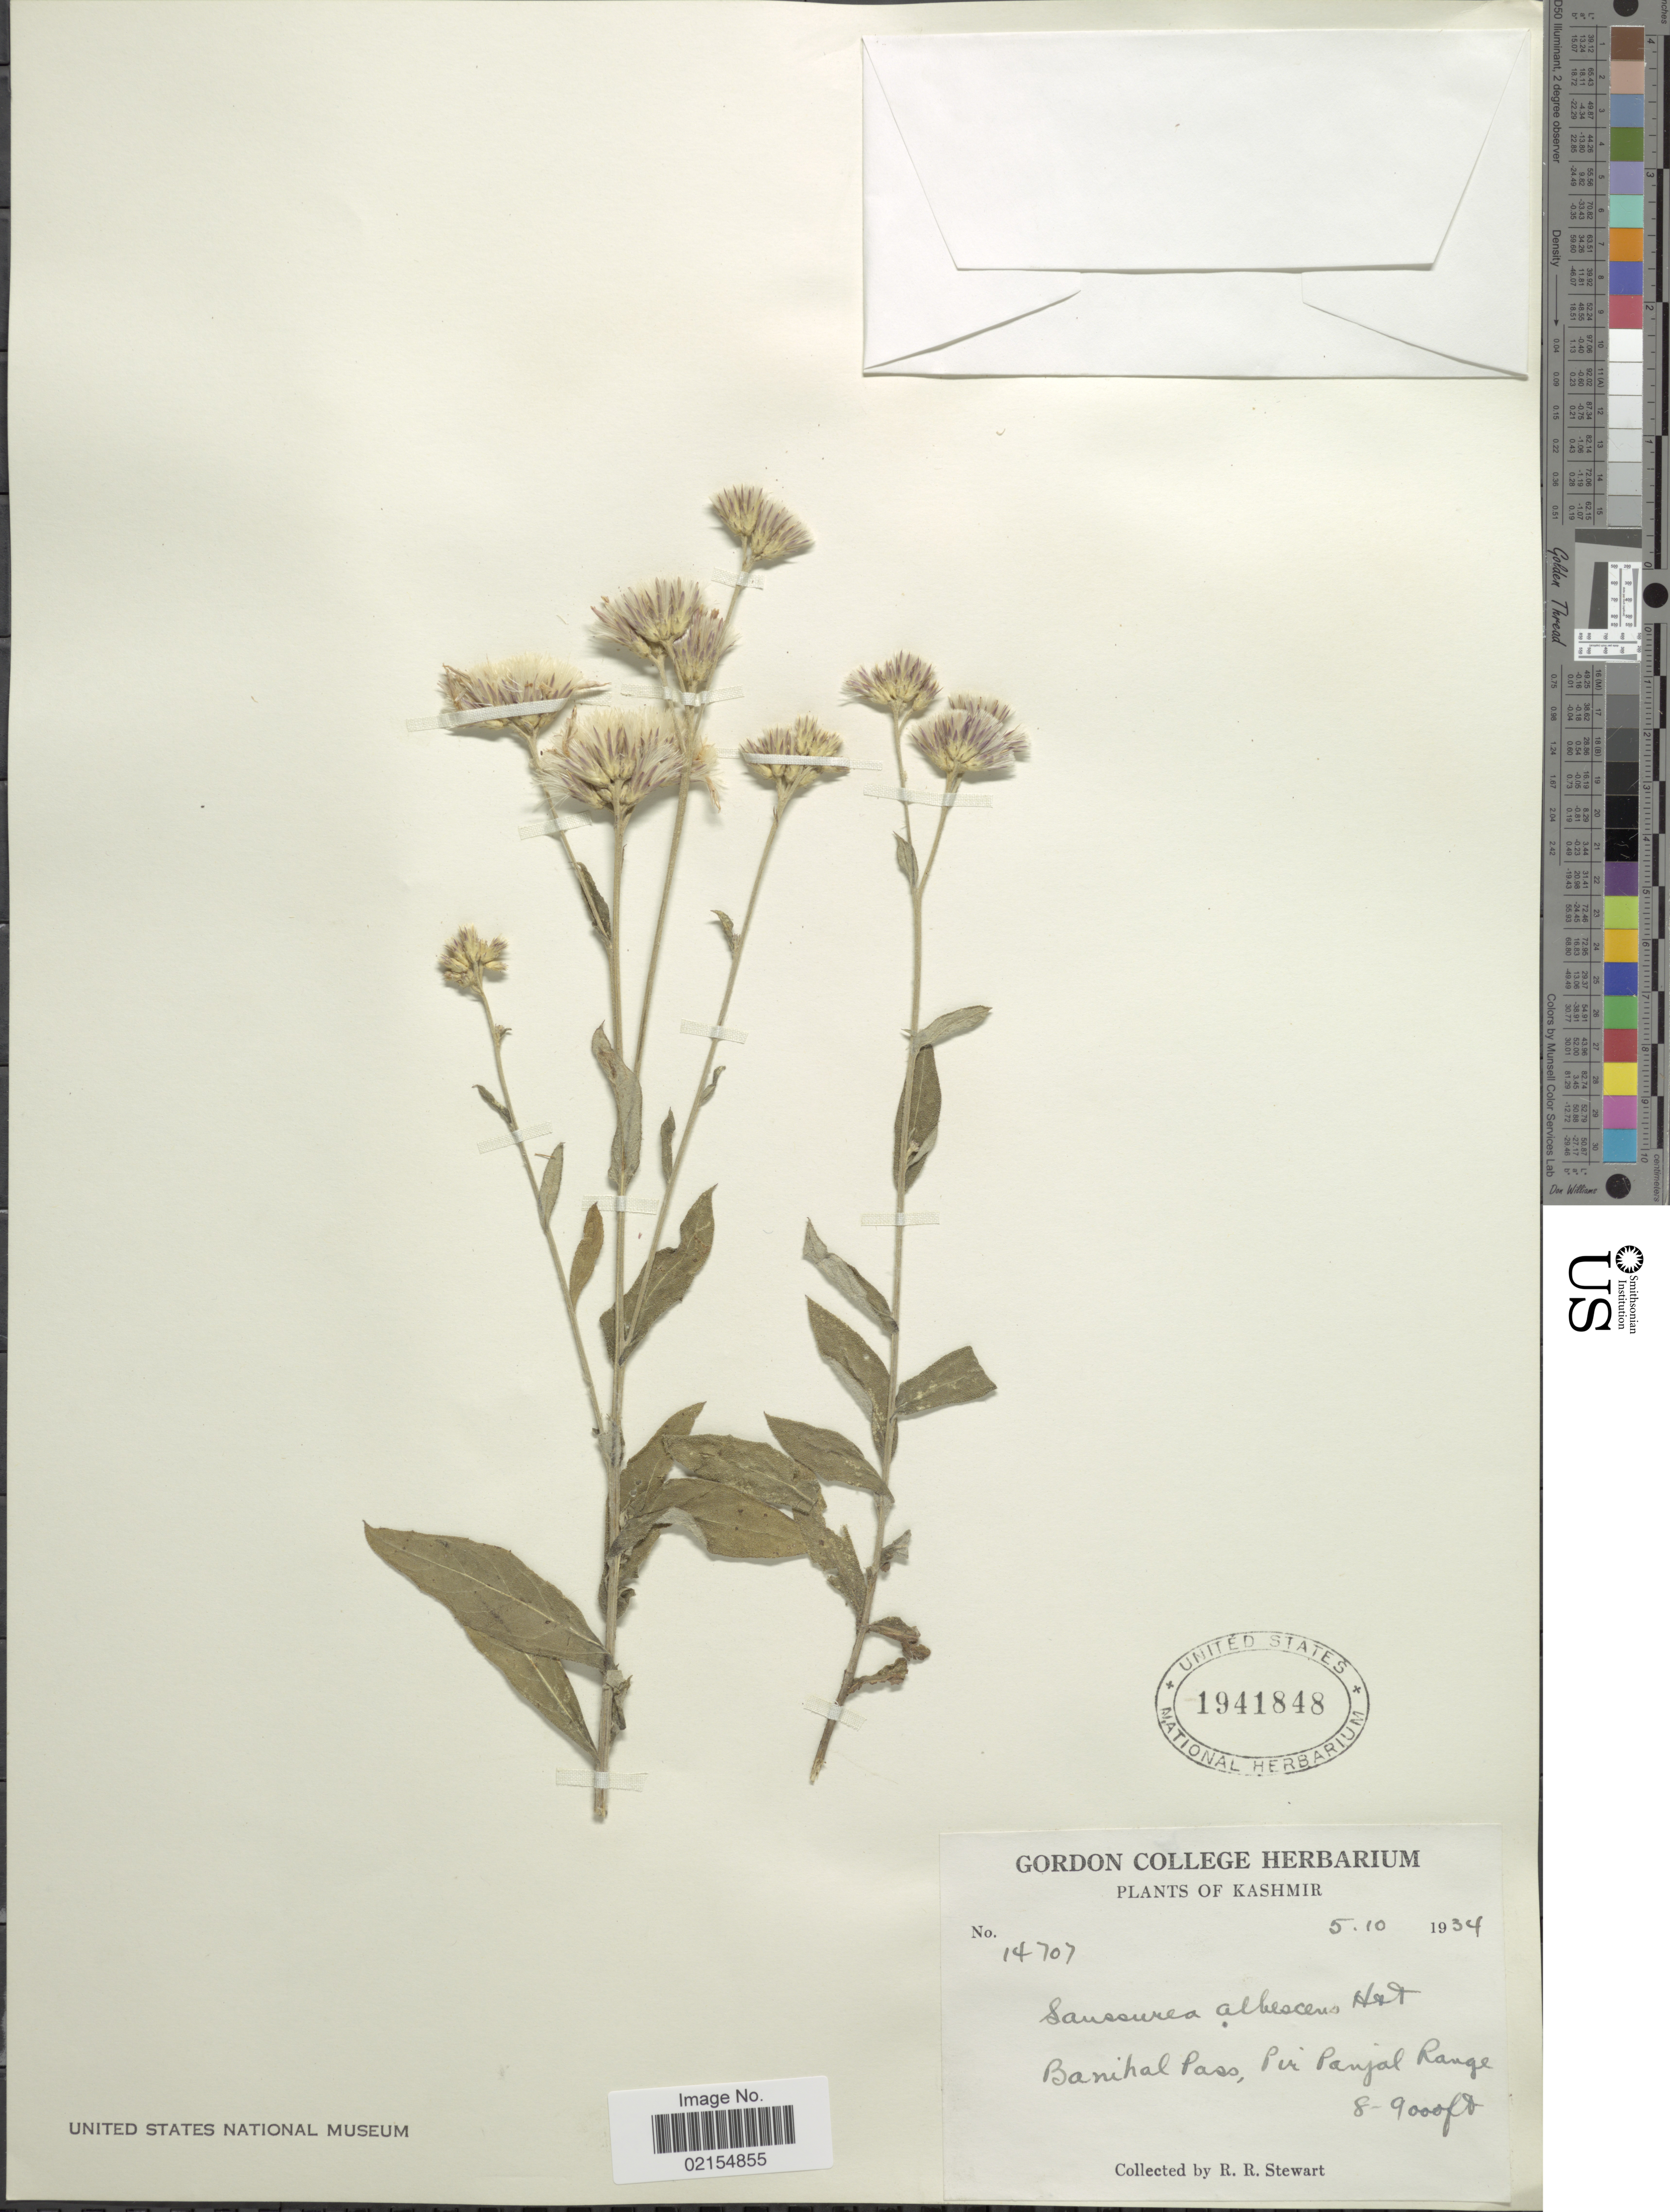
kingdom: Plantae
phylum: Tracheophyta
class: Magnoliopsida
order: Asterales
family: Asteraceae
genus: Saussurea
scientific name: Saussurea albescens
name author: Hook. f. & Thomson ex C.B. Clarke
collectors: R. R. Stewart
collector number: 14707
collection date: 1934-10-05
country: India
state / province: Jammu and Kashmir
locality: Kashmir, Banihal Pass, Pir Panjal Range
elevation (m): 2438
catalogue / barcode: US 1941848